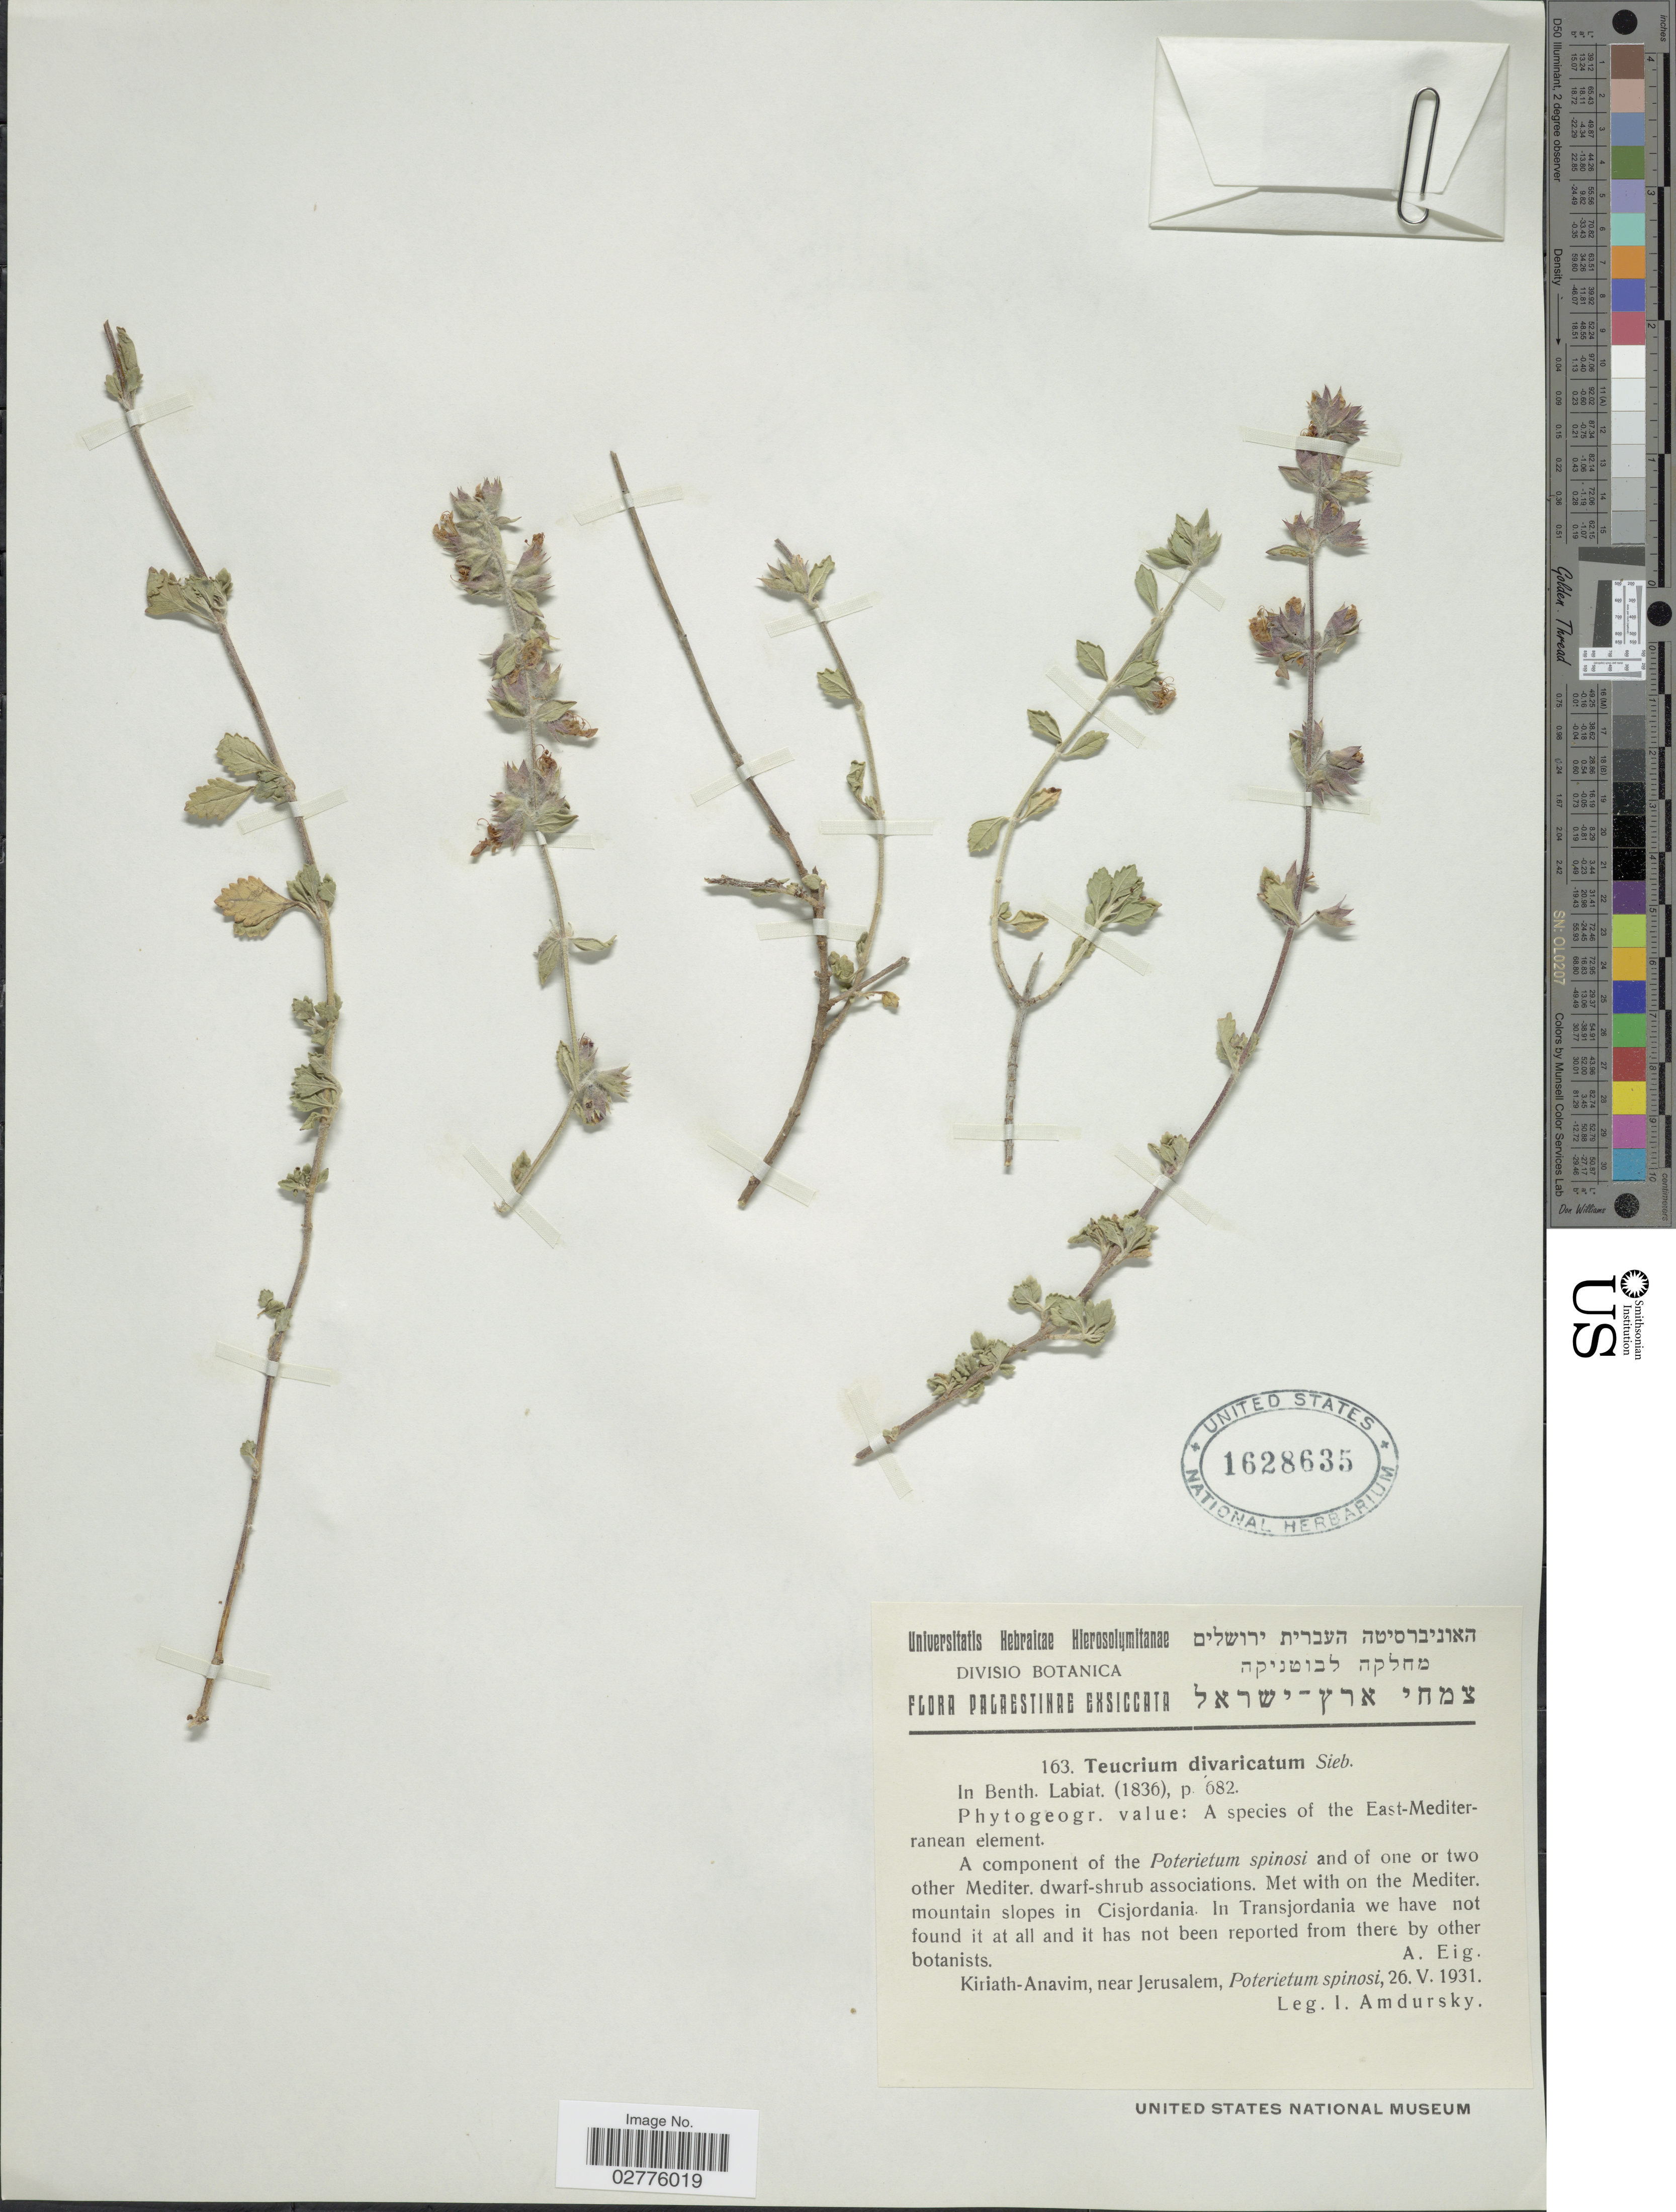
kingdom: Plantae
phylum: Tracheophyta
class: Magnoliopsida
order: Lamiales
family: Lamiaceae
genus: Teucrium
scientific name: Teucrium divaricatum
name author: Sieber ex Heldr.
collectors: I. Amdursky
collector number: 163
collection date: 1931-05-26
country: Israel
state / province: Jerusalem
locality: Palaestinae, Kiriath-Anavim, near Jerusalem.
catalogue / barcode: US 1628635